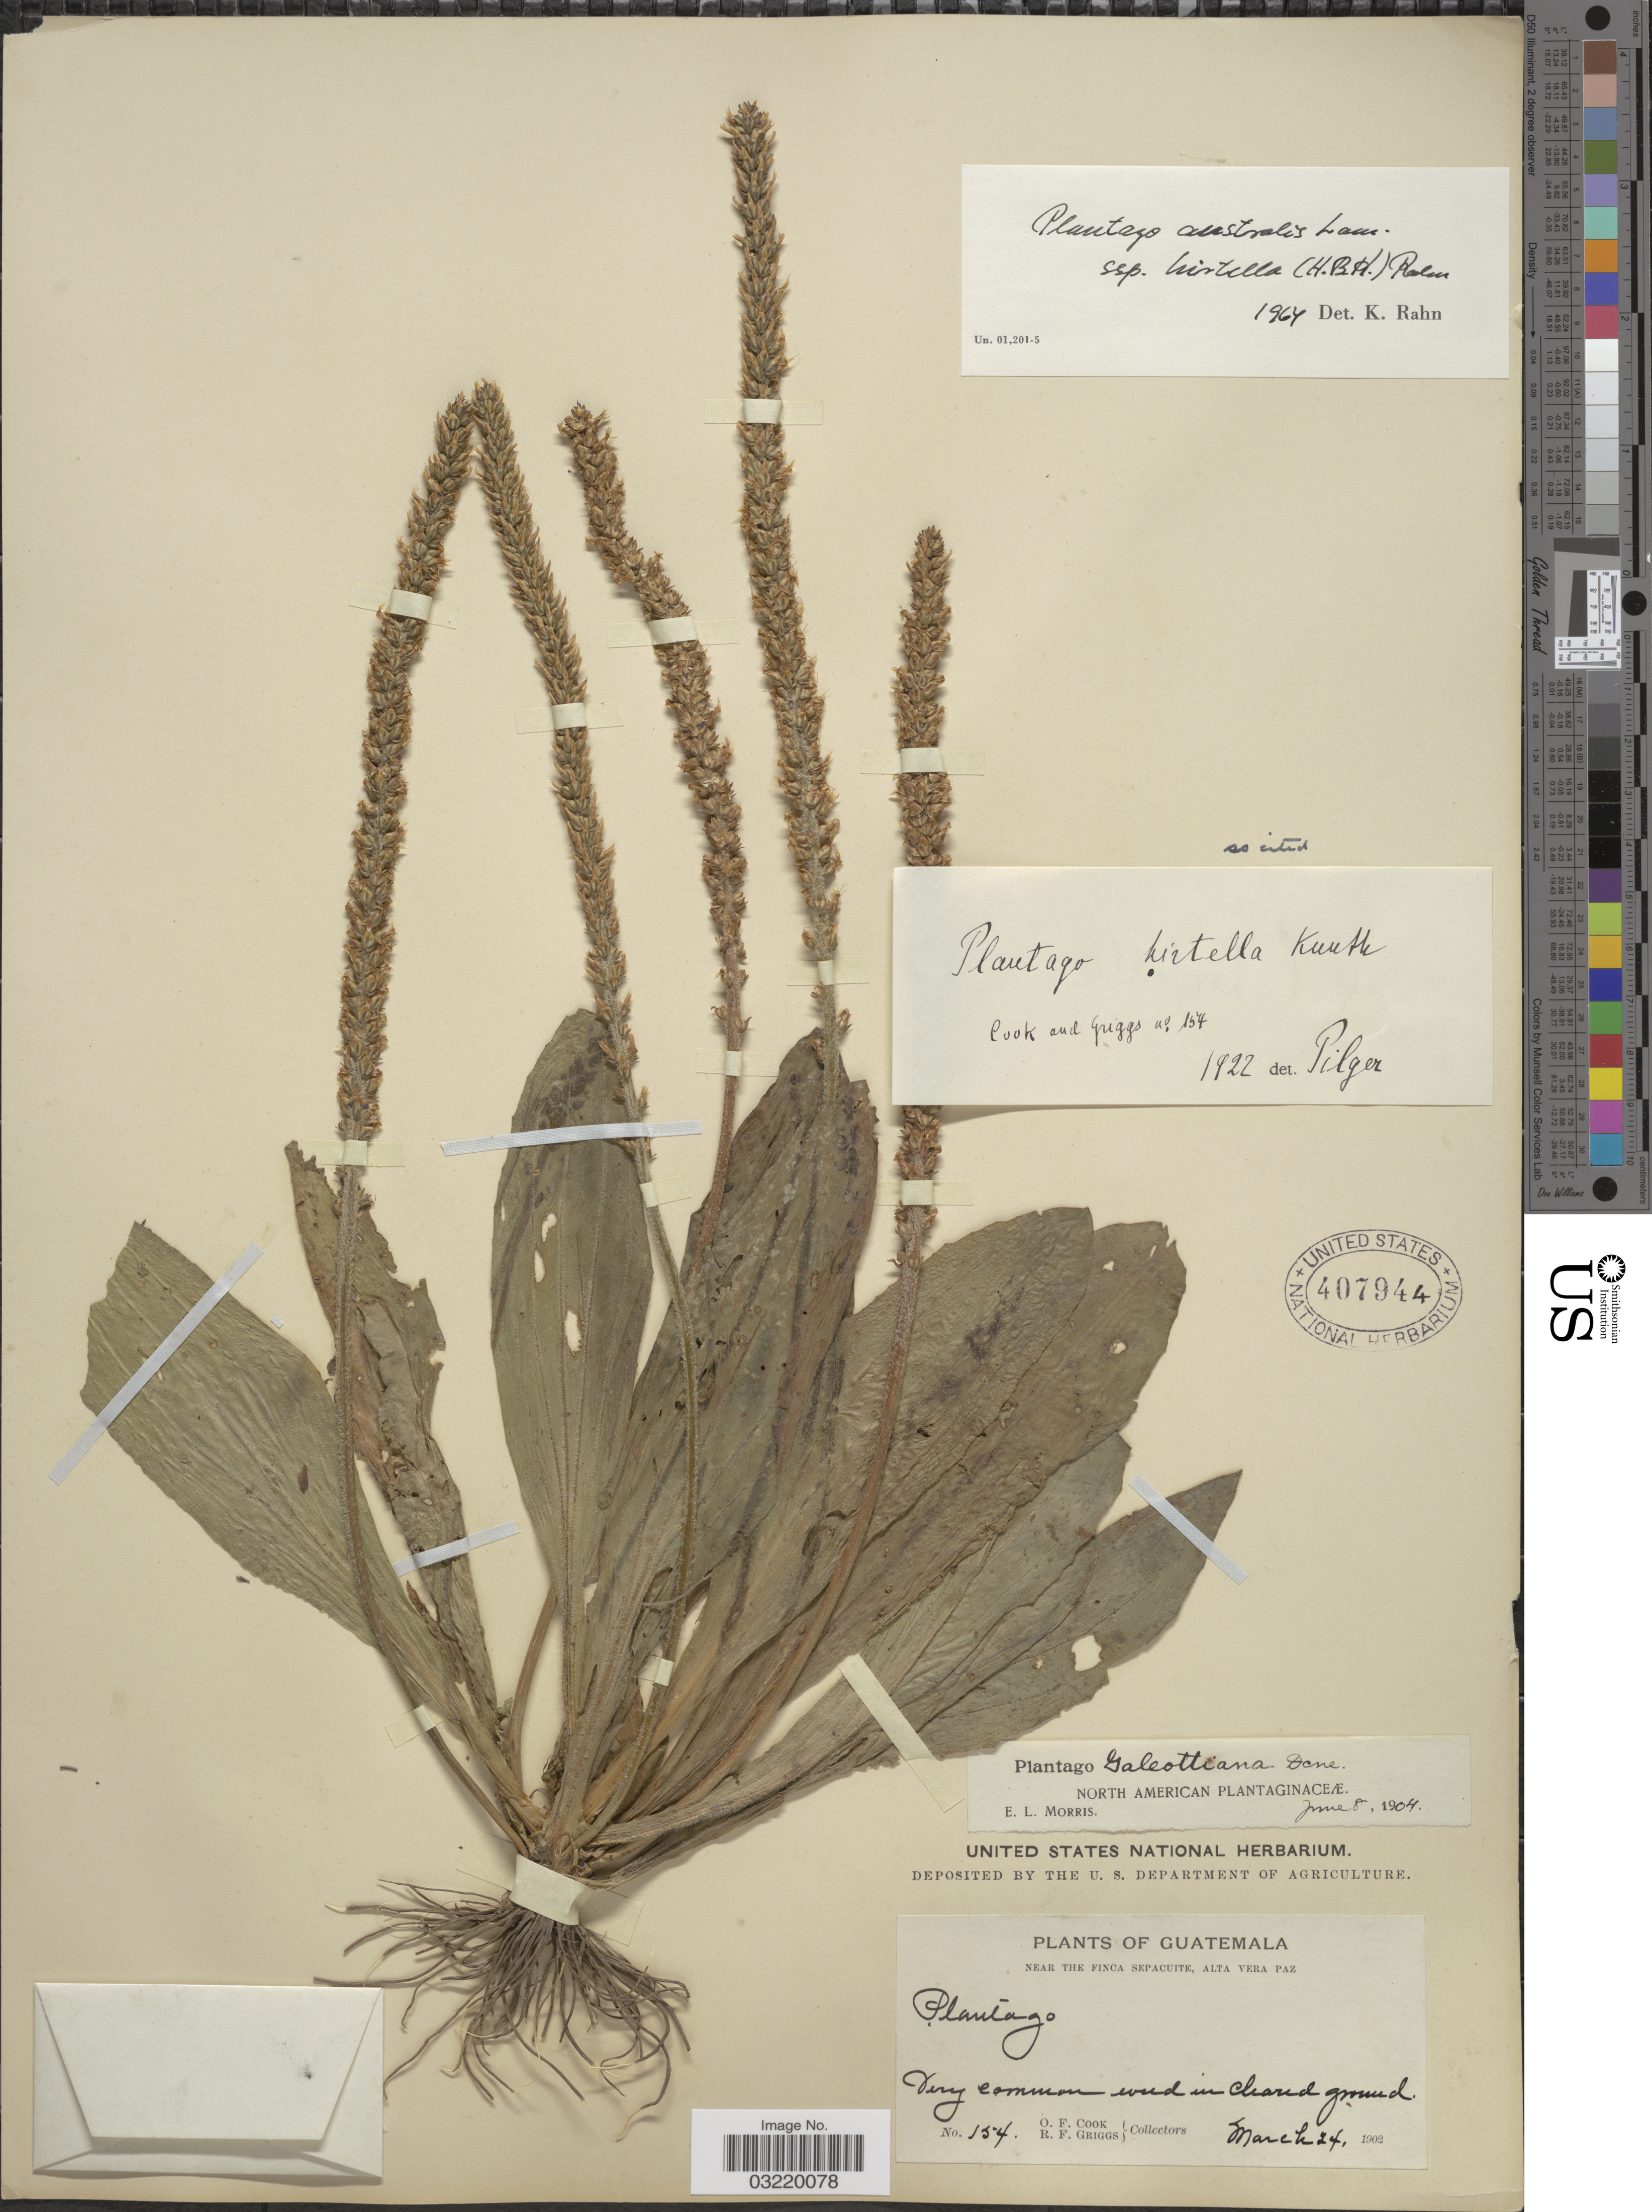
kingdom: Plantae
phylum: Tracheophyta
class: Magnoliopsida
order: Lamiales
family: Plantaginaceae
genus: Plantago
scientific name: Plantago australis subsp. hirtella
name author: (Kunth) Rahn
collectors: O. F. Cook & R. F. Griggs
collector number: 154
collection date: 1902-03-24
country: Guatemala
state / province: Alta Verapaz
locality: Near the Finca Sepacuite.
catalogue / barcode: US 407944